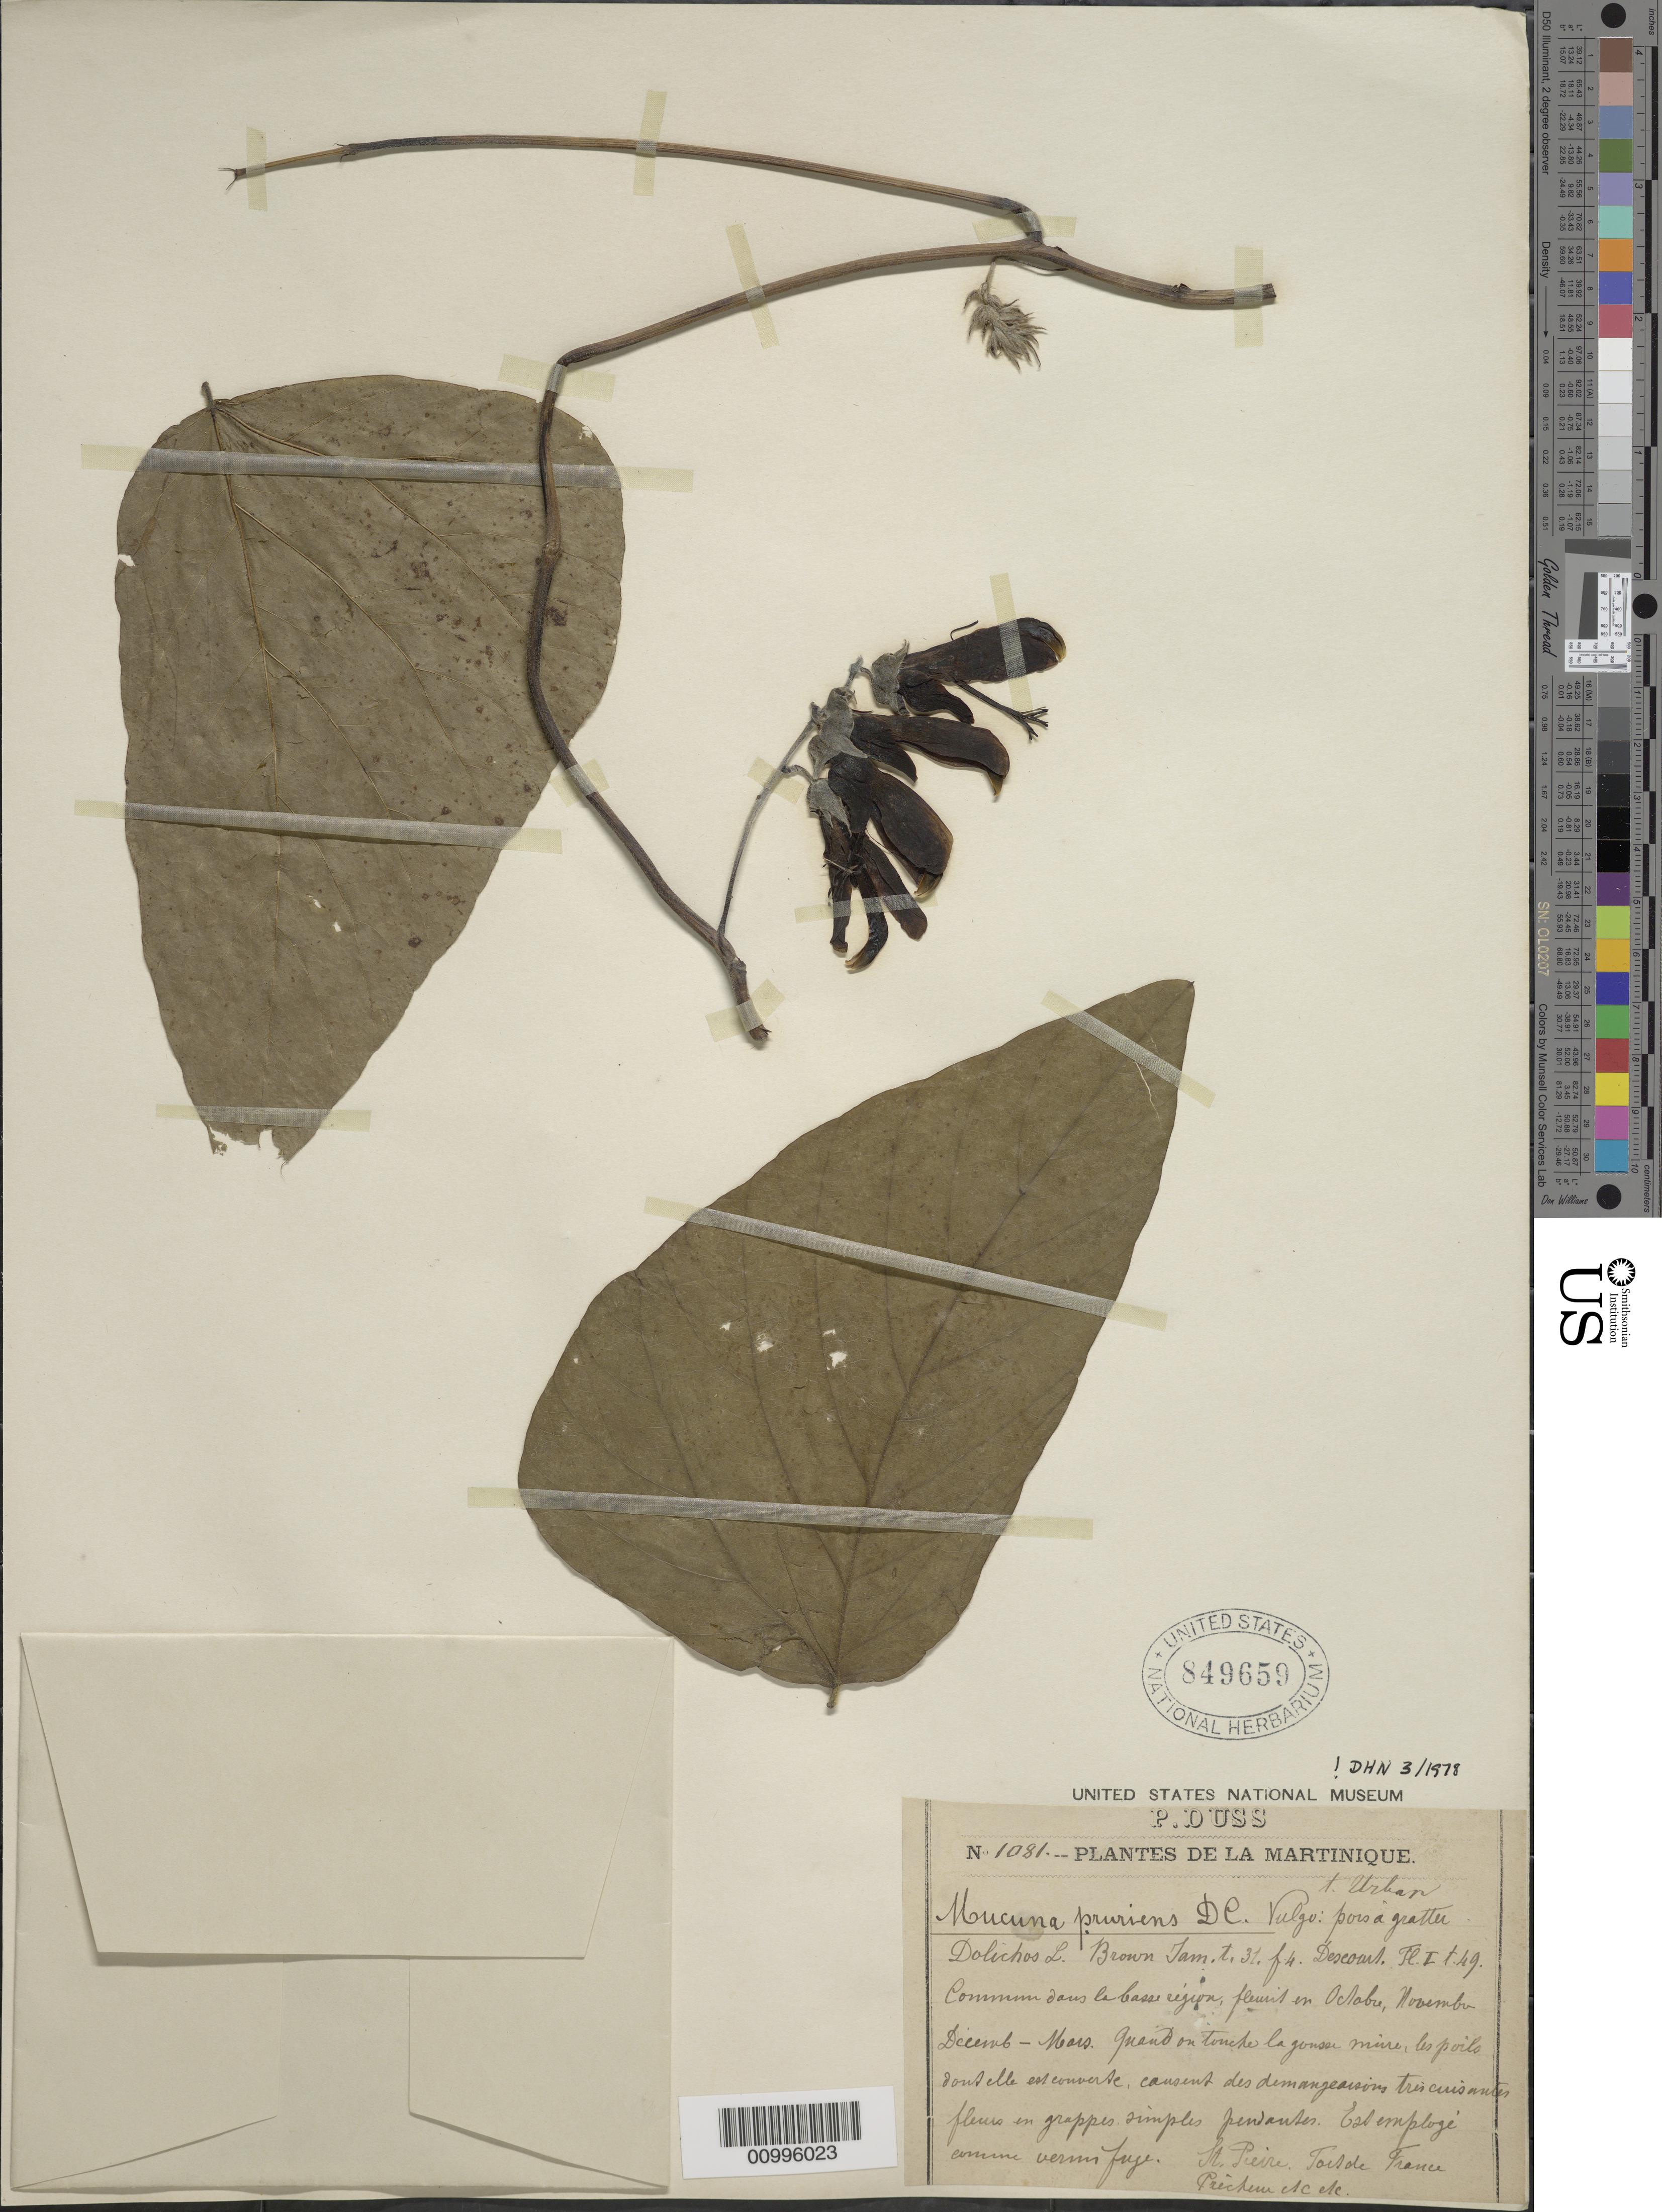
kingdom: Plantae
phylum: Tracheophyta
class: Magnoliopsida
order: Fabales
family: Fabaceae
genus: Mucuna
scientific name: Mucuna pruriens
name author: (L.) DC.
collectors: Père Duss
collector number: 1081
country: Martinique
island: Martinique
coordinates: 0 N, 0 E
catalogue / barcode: US 849659